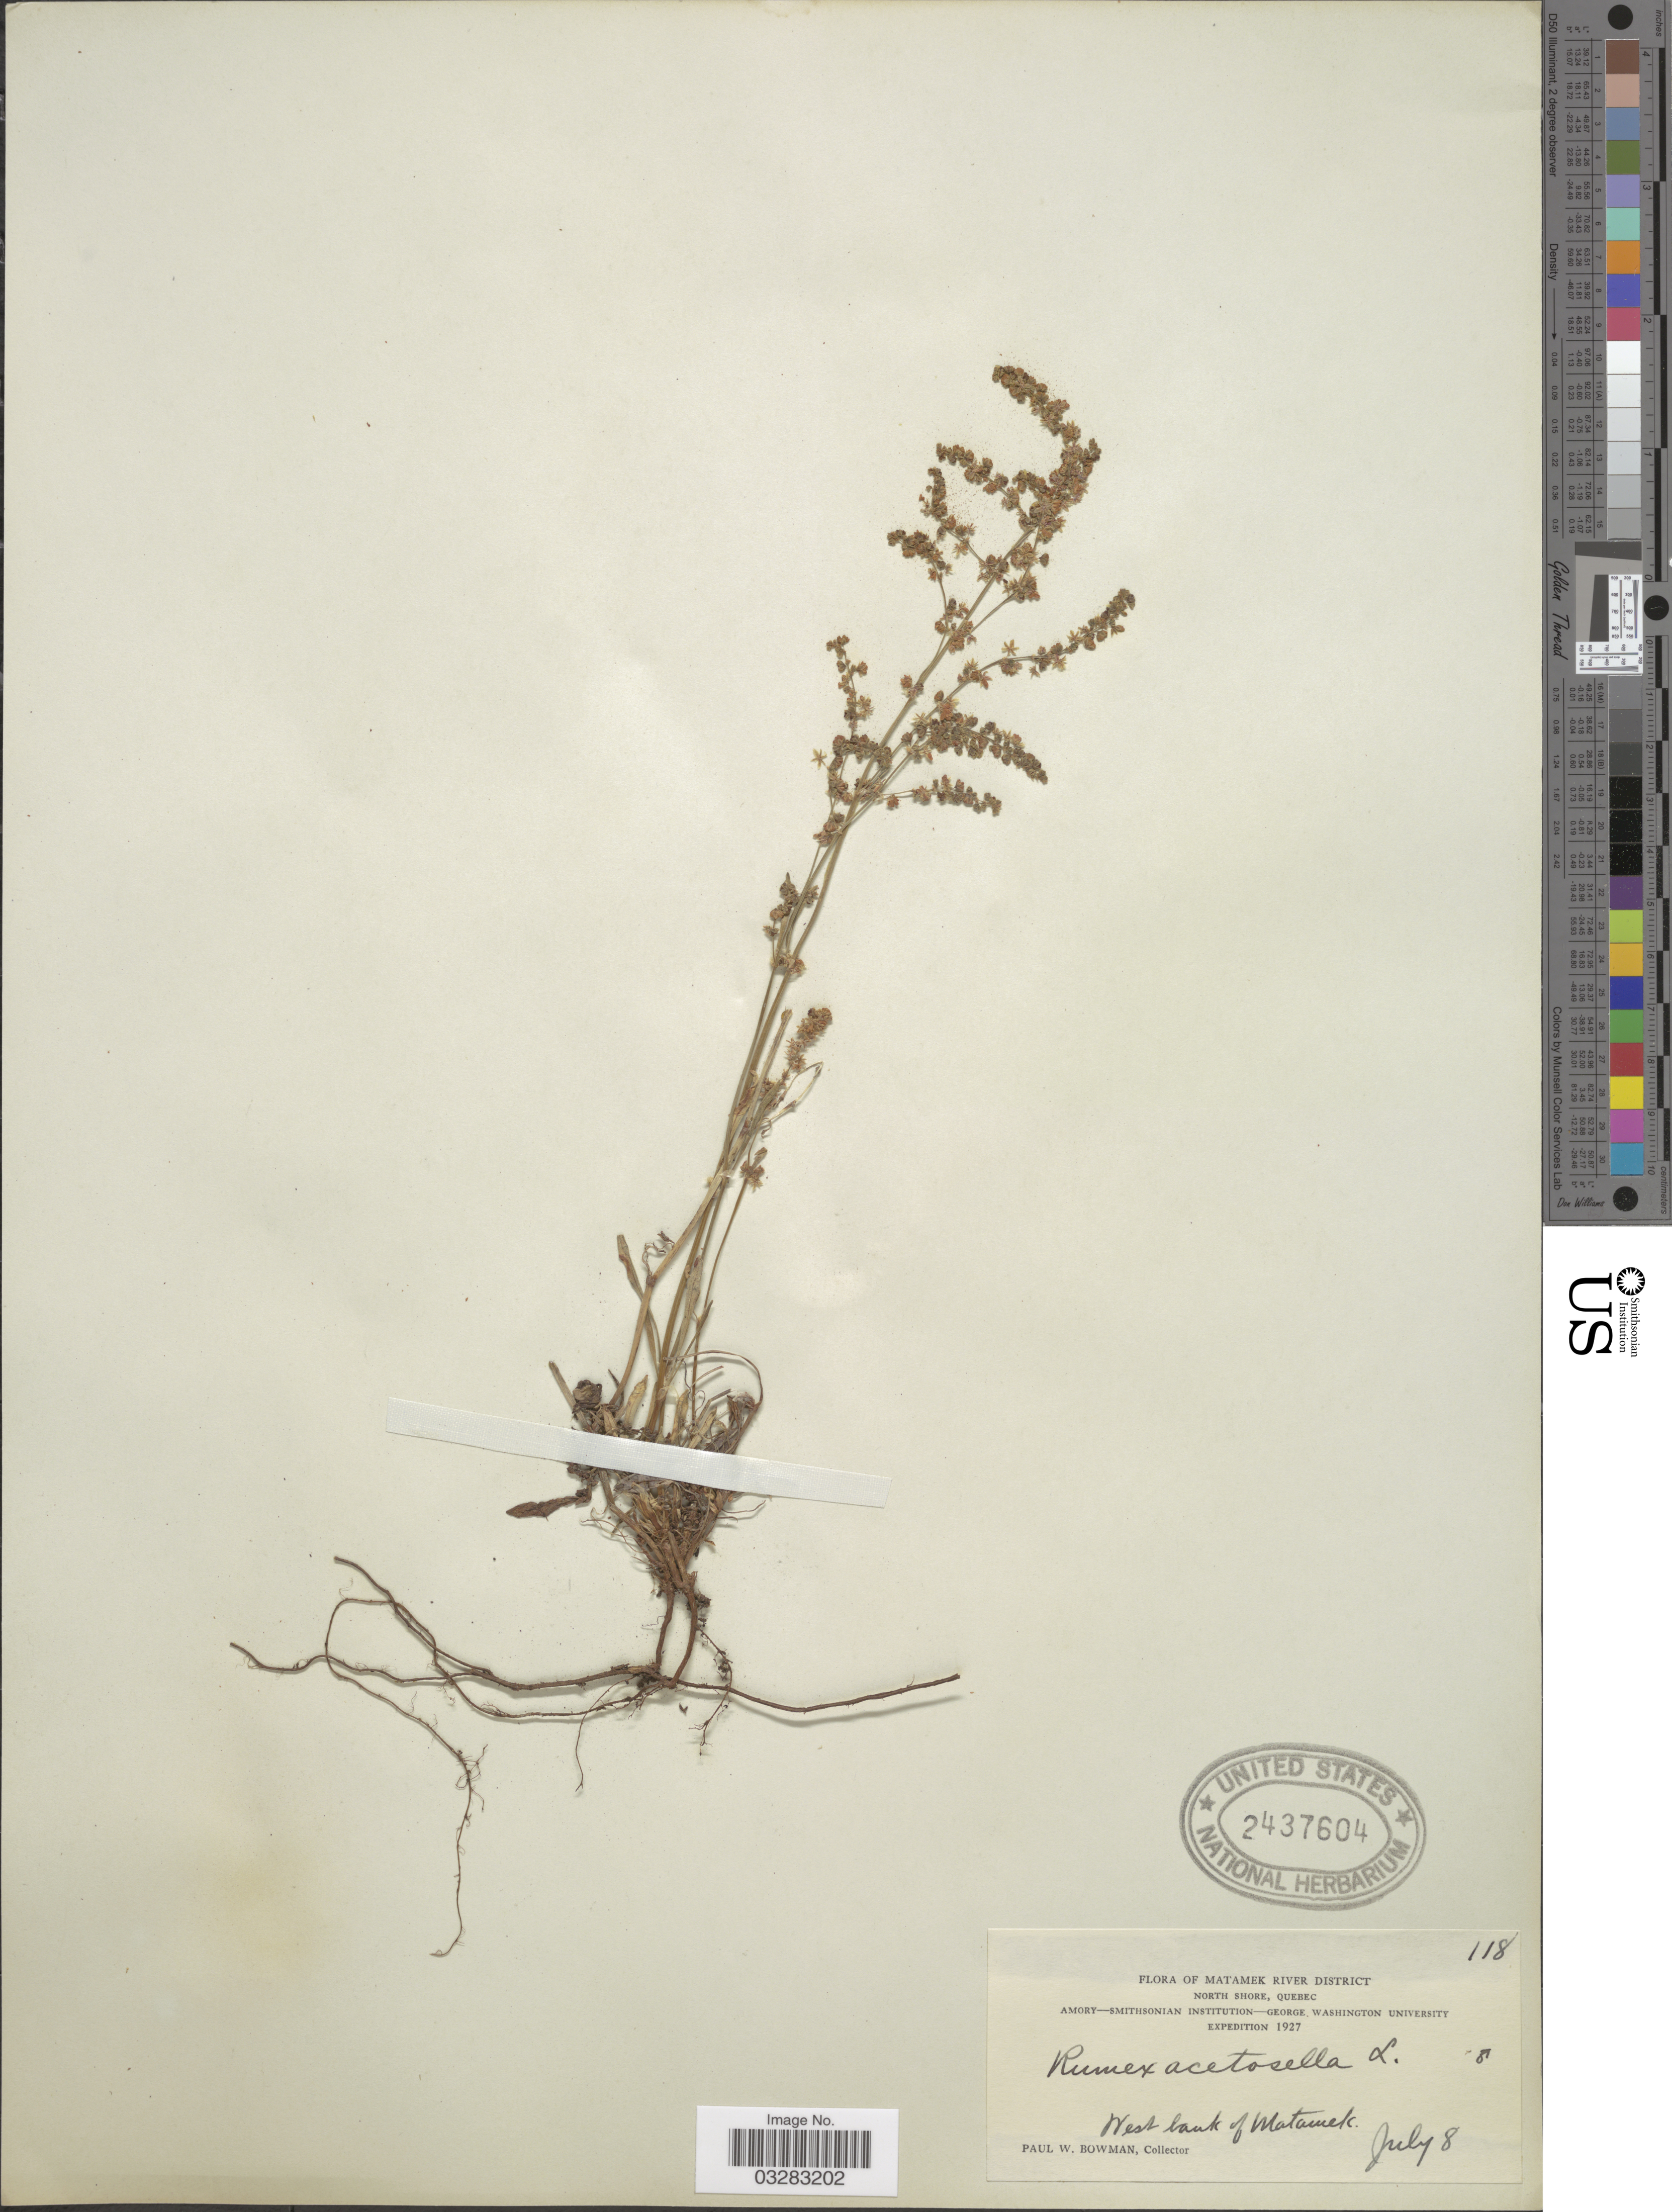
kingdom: Plantae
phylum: Tracheophyta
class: Magnoliopsida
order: Caryophyllales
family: Polygonaceae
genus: Rumex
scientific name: Rumex acetosella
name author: L.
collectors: P. Bowman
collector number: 118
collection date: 1927-07-08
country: Canada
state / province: Quebec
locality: Matamek River District. North Shore. West bank of Matamek.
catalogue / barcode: US 2437604